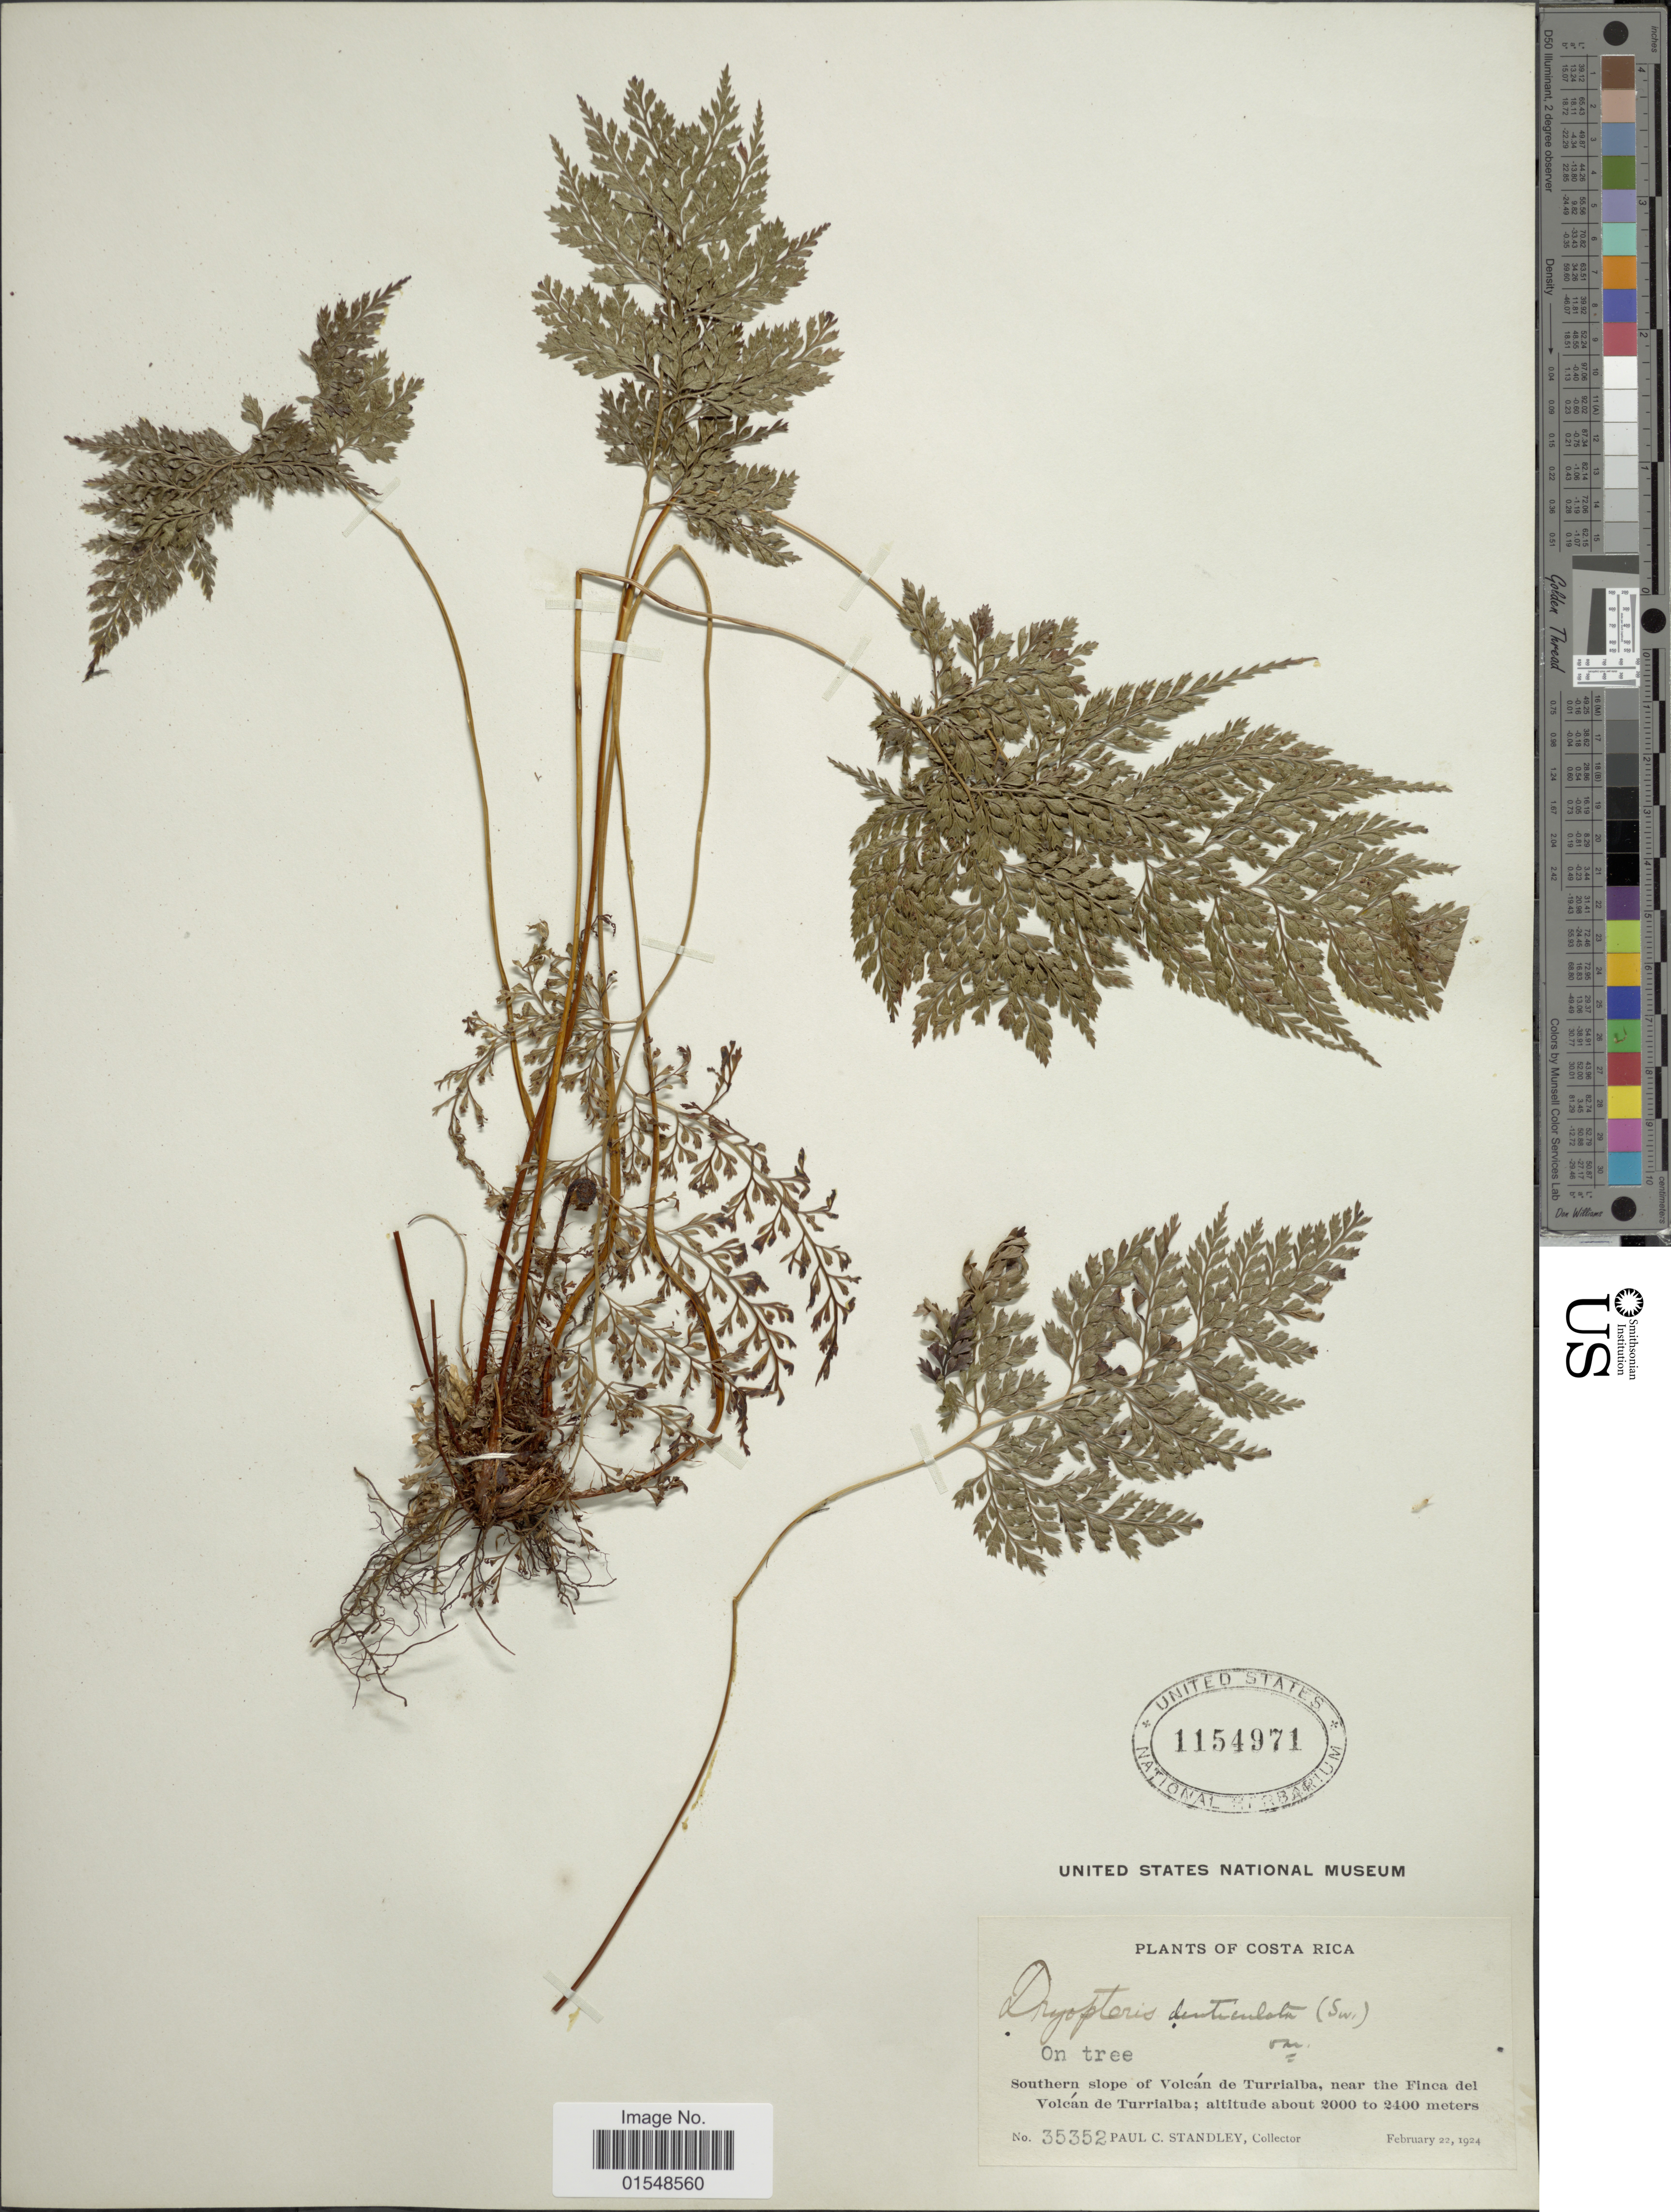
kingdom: Plantae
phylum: Tracheophyta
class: Polypodiopsida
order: Polypodiales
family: Dryopteridaceae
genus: Arachniodes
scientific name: Arachniodes denticulata var. barbensis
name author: (C. Chr.) Lellinger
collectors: P. C. Standley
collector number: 35352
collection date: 1924-02-22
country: Costa Rica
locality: Southern slope of Vólcan de Turrialba, near the Finca del Volcán de Turrialba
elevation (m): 2000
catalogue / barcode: US 1154971